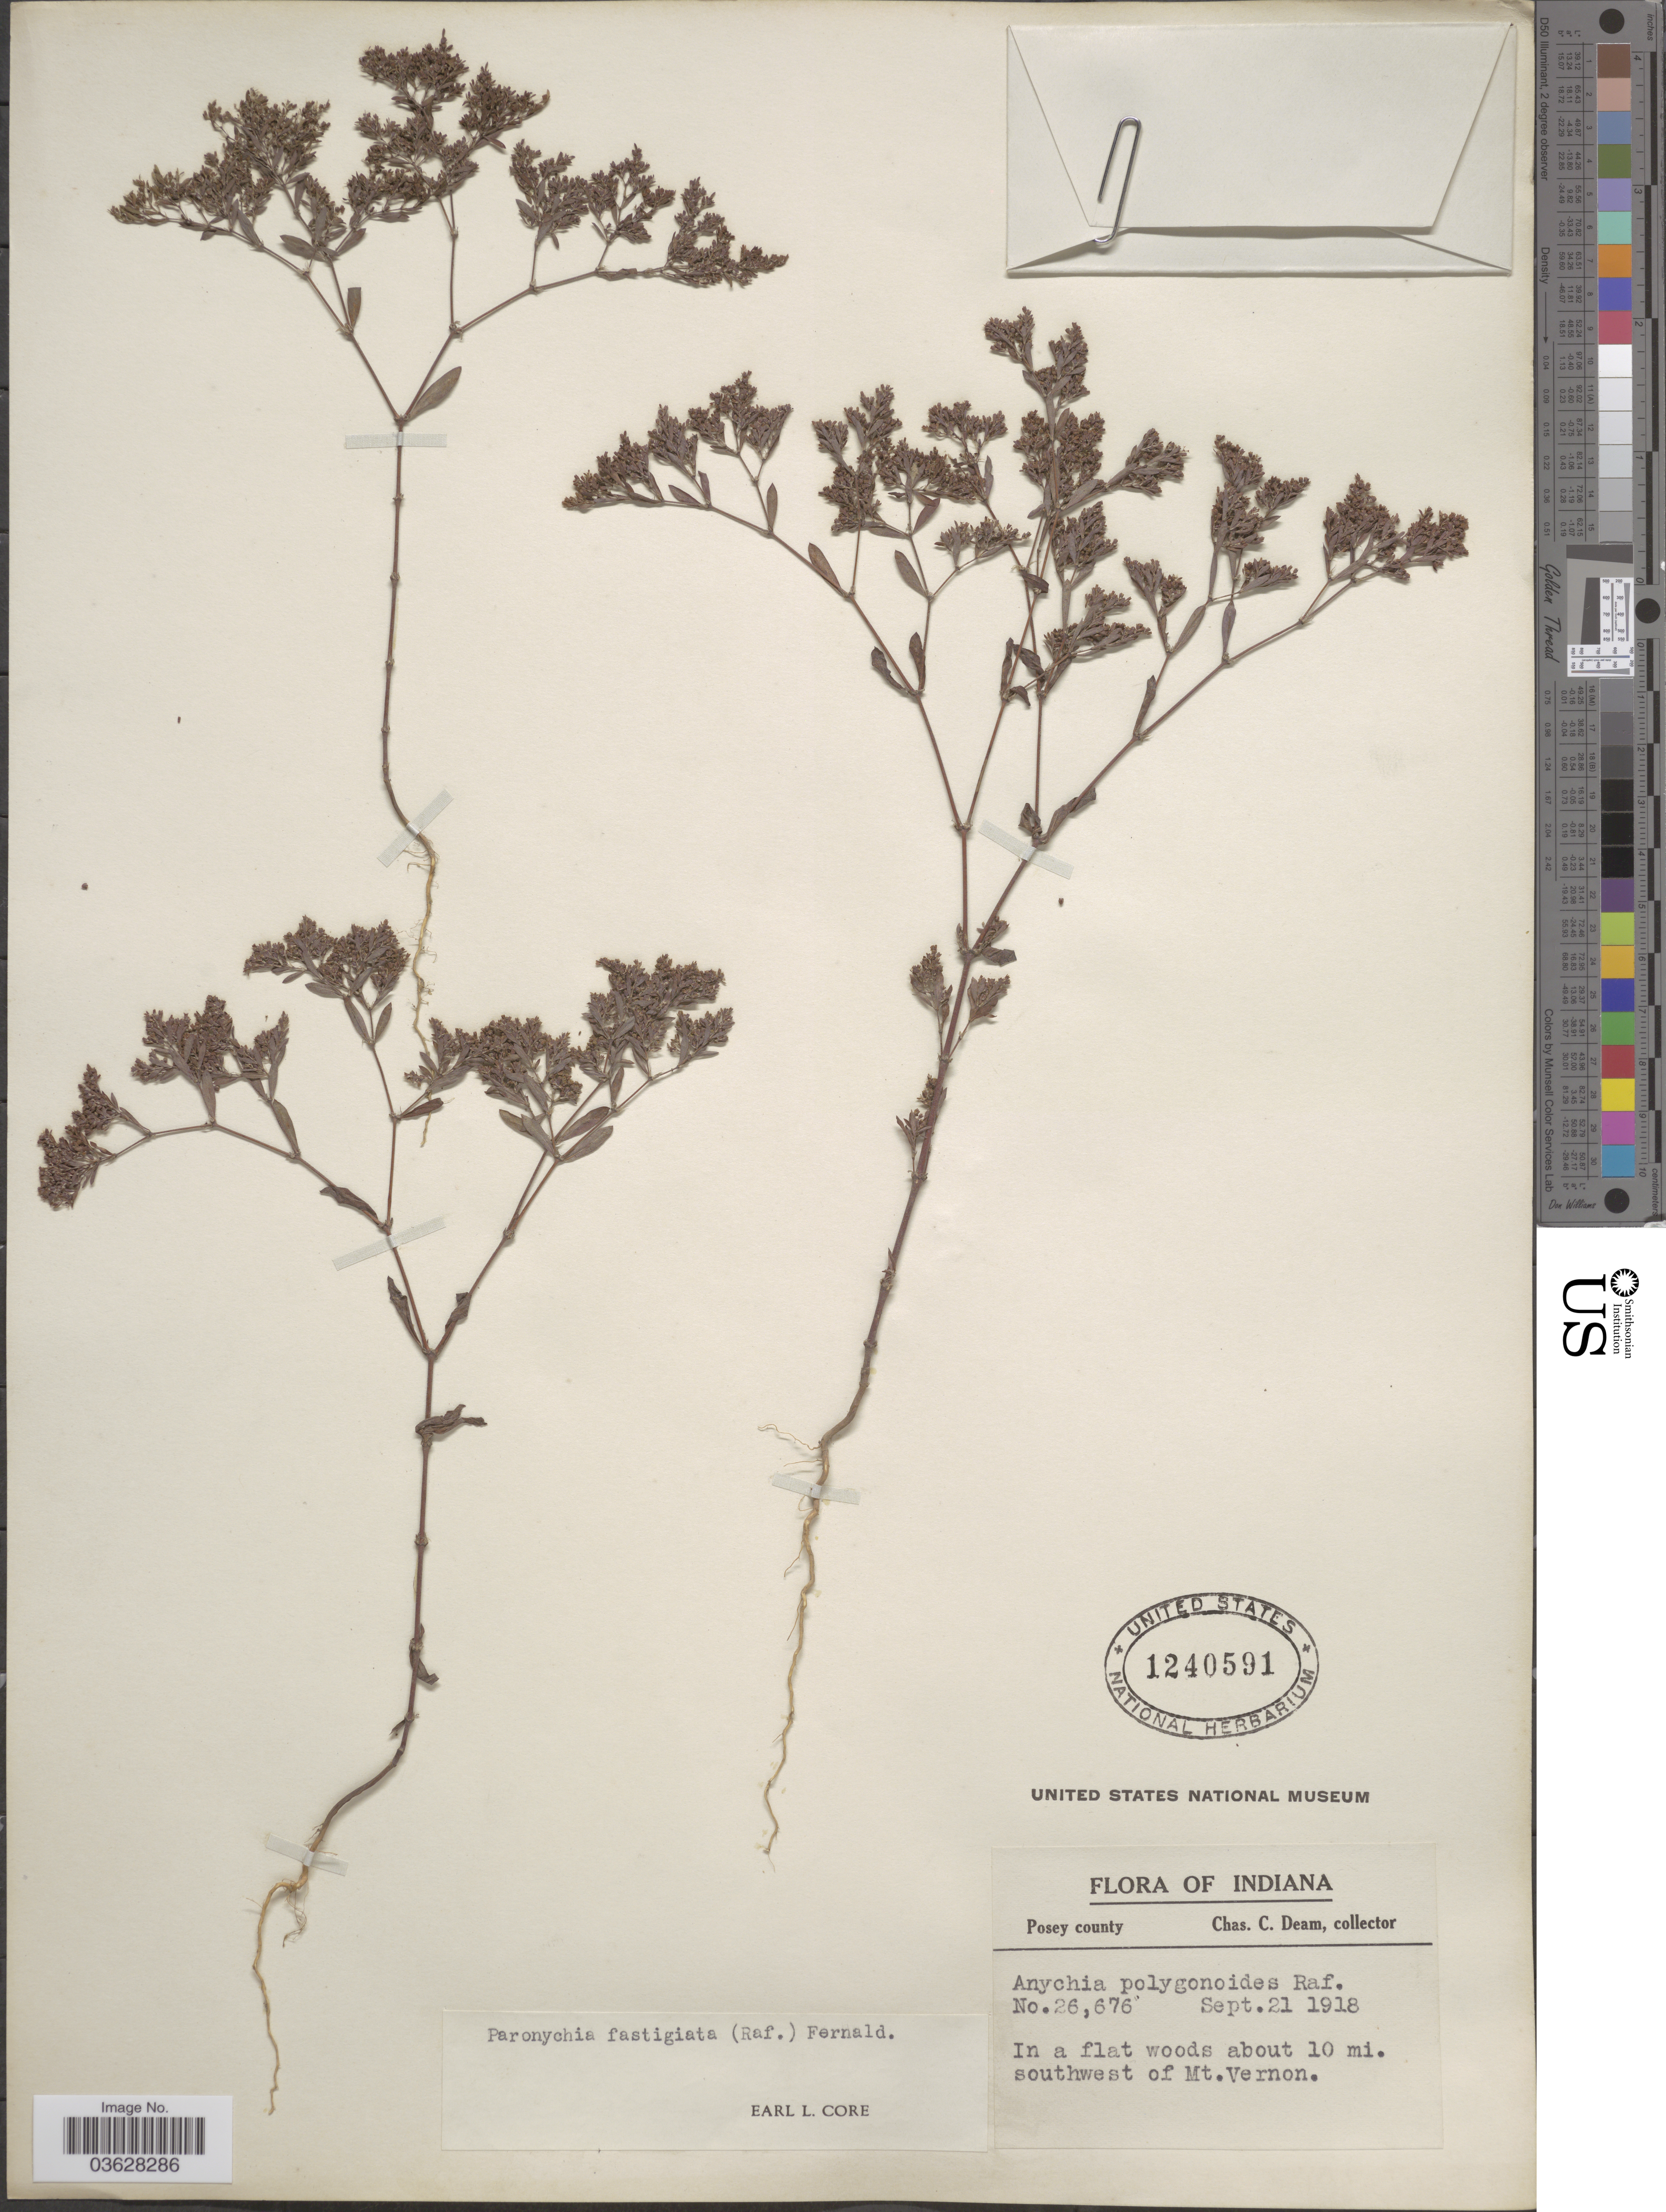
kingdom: Plantae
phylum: Tracheophyta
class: Magnoliopsida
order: Caryophyllales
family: Caryophyllaceae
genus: Paronychia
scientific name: Paronychia fastigiata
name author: (Raf.) Fernald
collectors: C. C. Deam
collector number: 26676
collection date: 1918-09-21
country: United States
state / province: Indiana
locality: Posey county. In a flat woods about 10 mi. southwest of Mt. Vernon.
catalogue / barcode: US 1240591